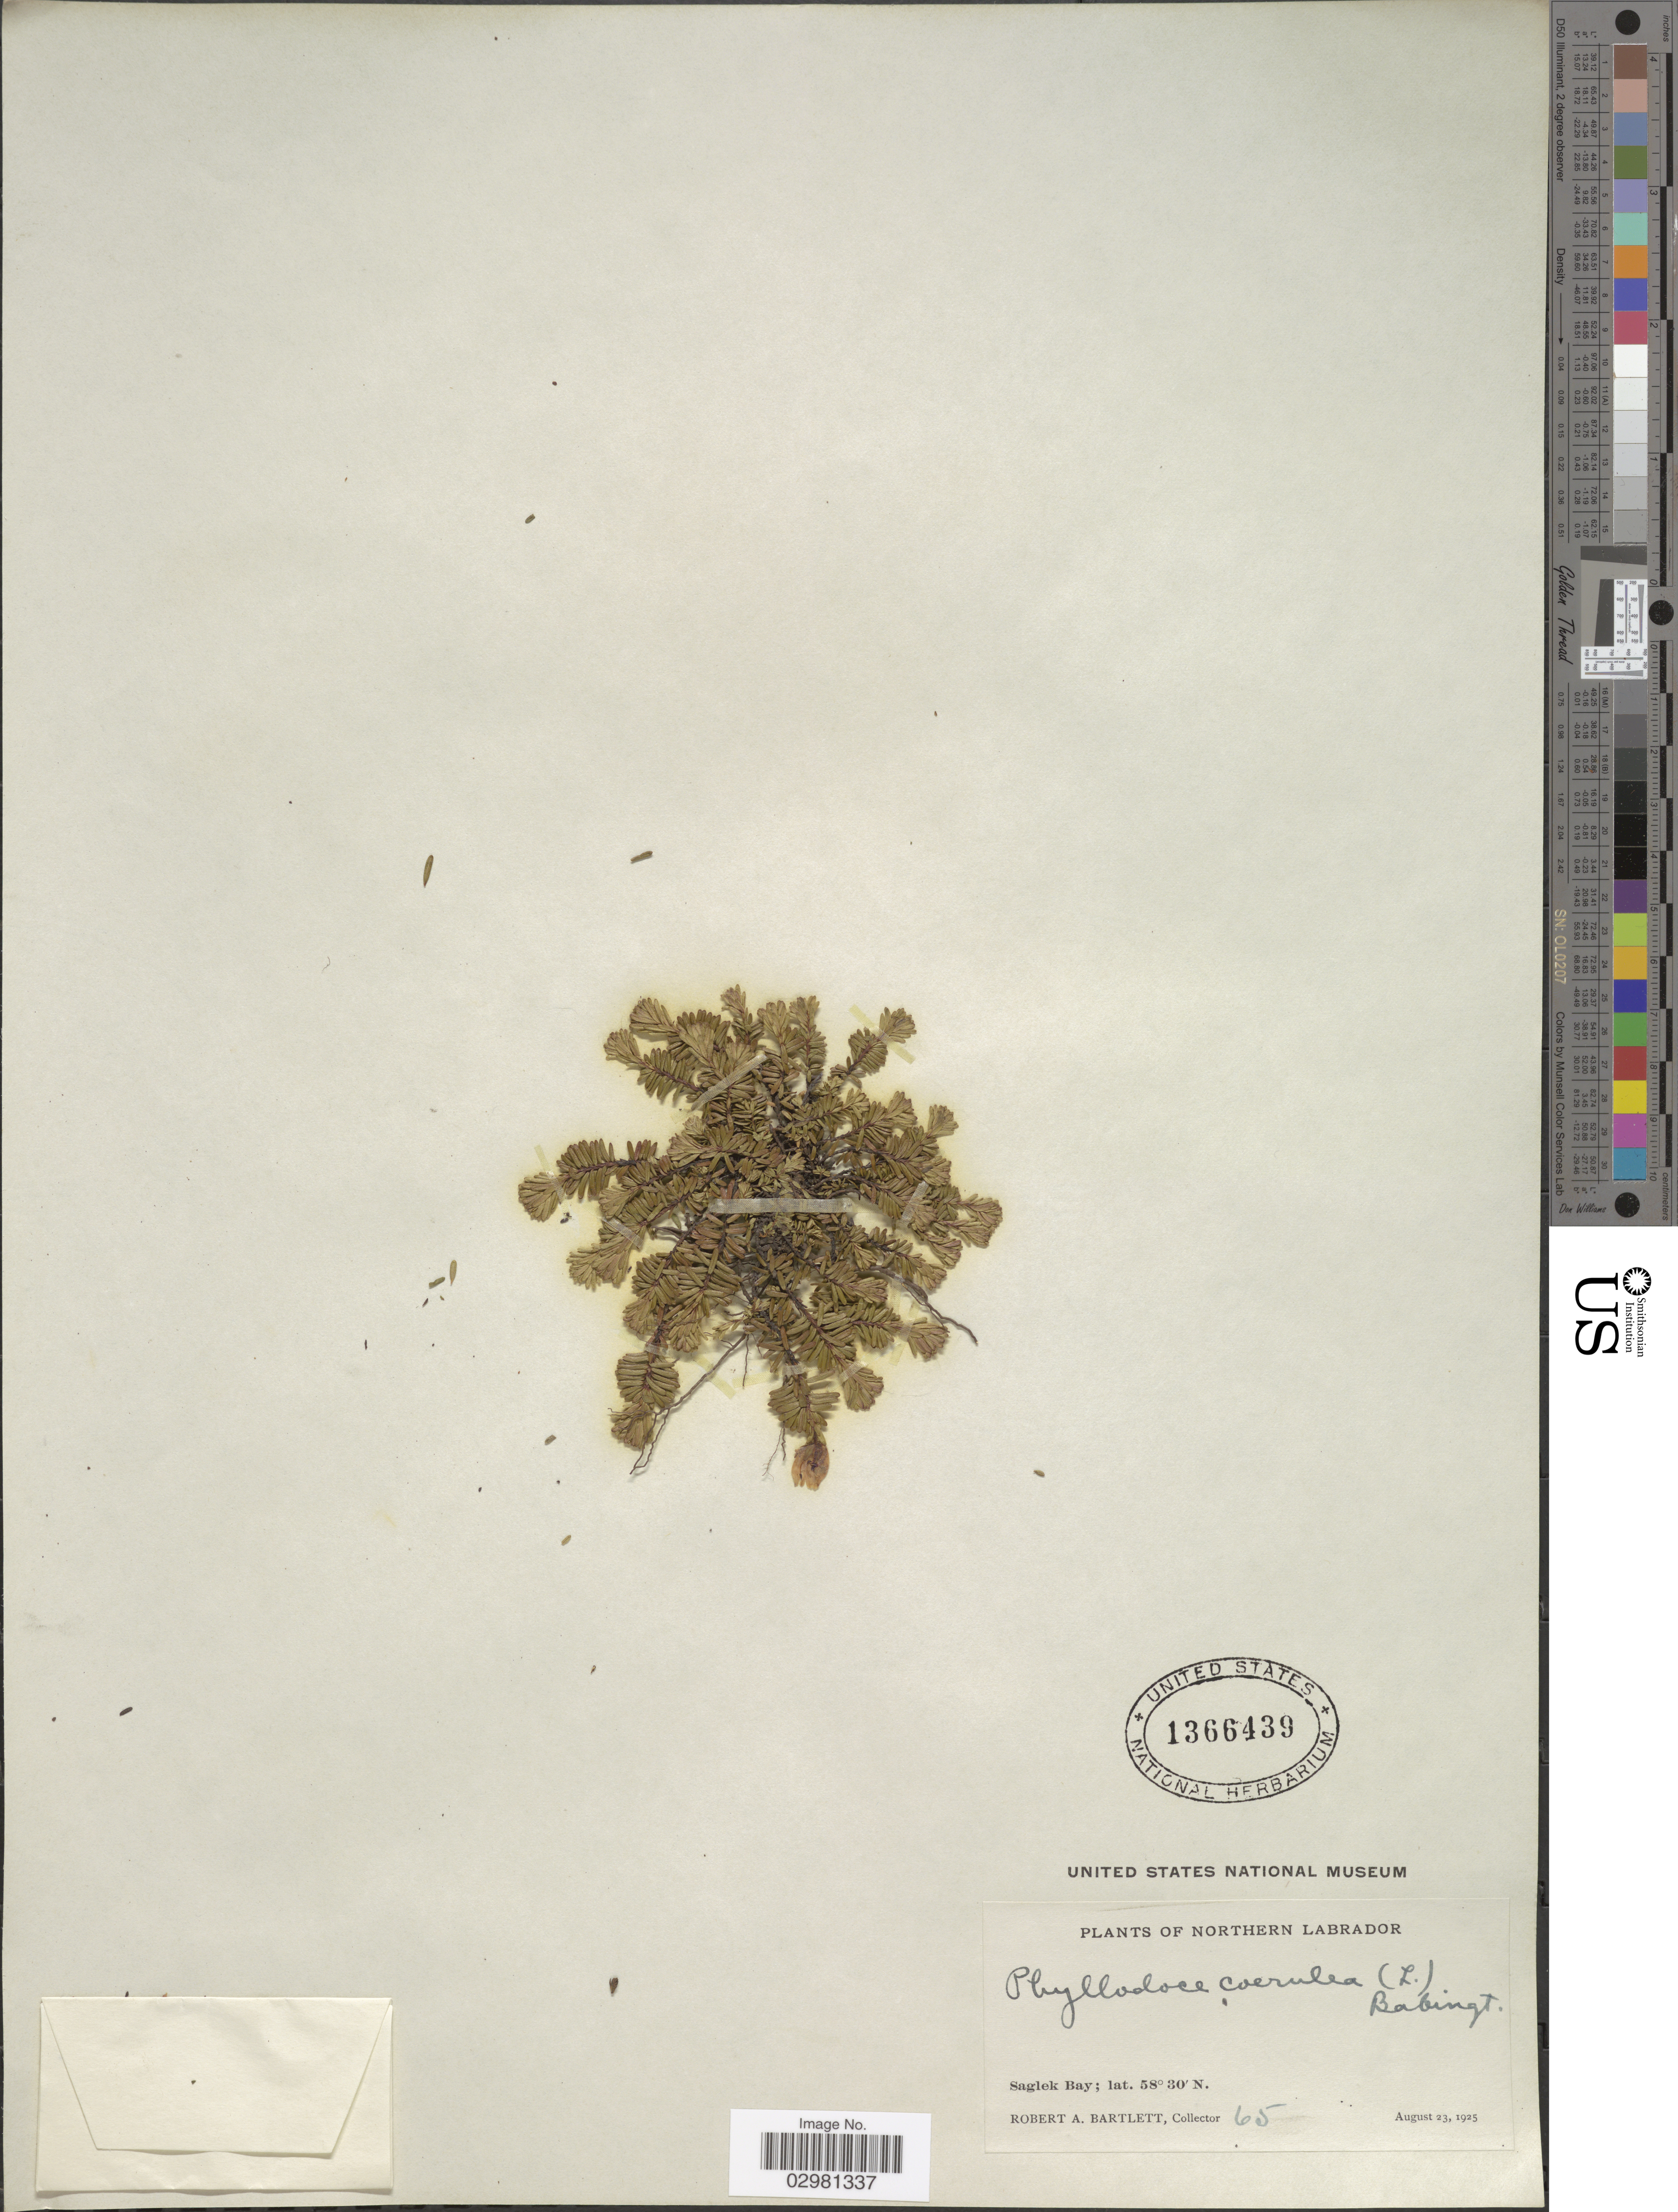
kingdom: Plantae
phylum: Tracheophyta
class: Magnoliopsida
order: Ericales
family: Ericaceae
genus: Phyllodoce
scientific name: Phyllodoce caerulea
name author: (L.) Bab.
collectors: R. A. Bartlett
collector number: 65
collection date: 1925-08-23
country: Canada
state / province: Newfoundland and Labrador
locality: Northern Labrador, Saglek Bay.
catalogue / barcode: US 1366439